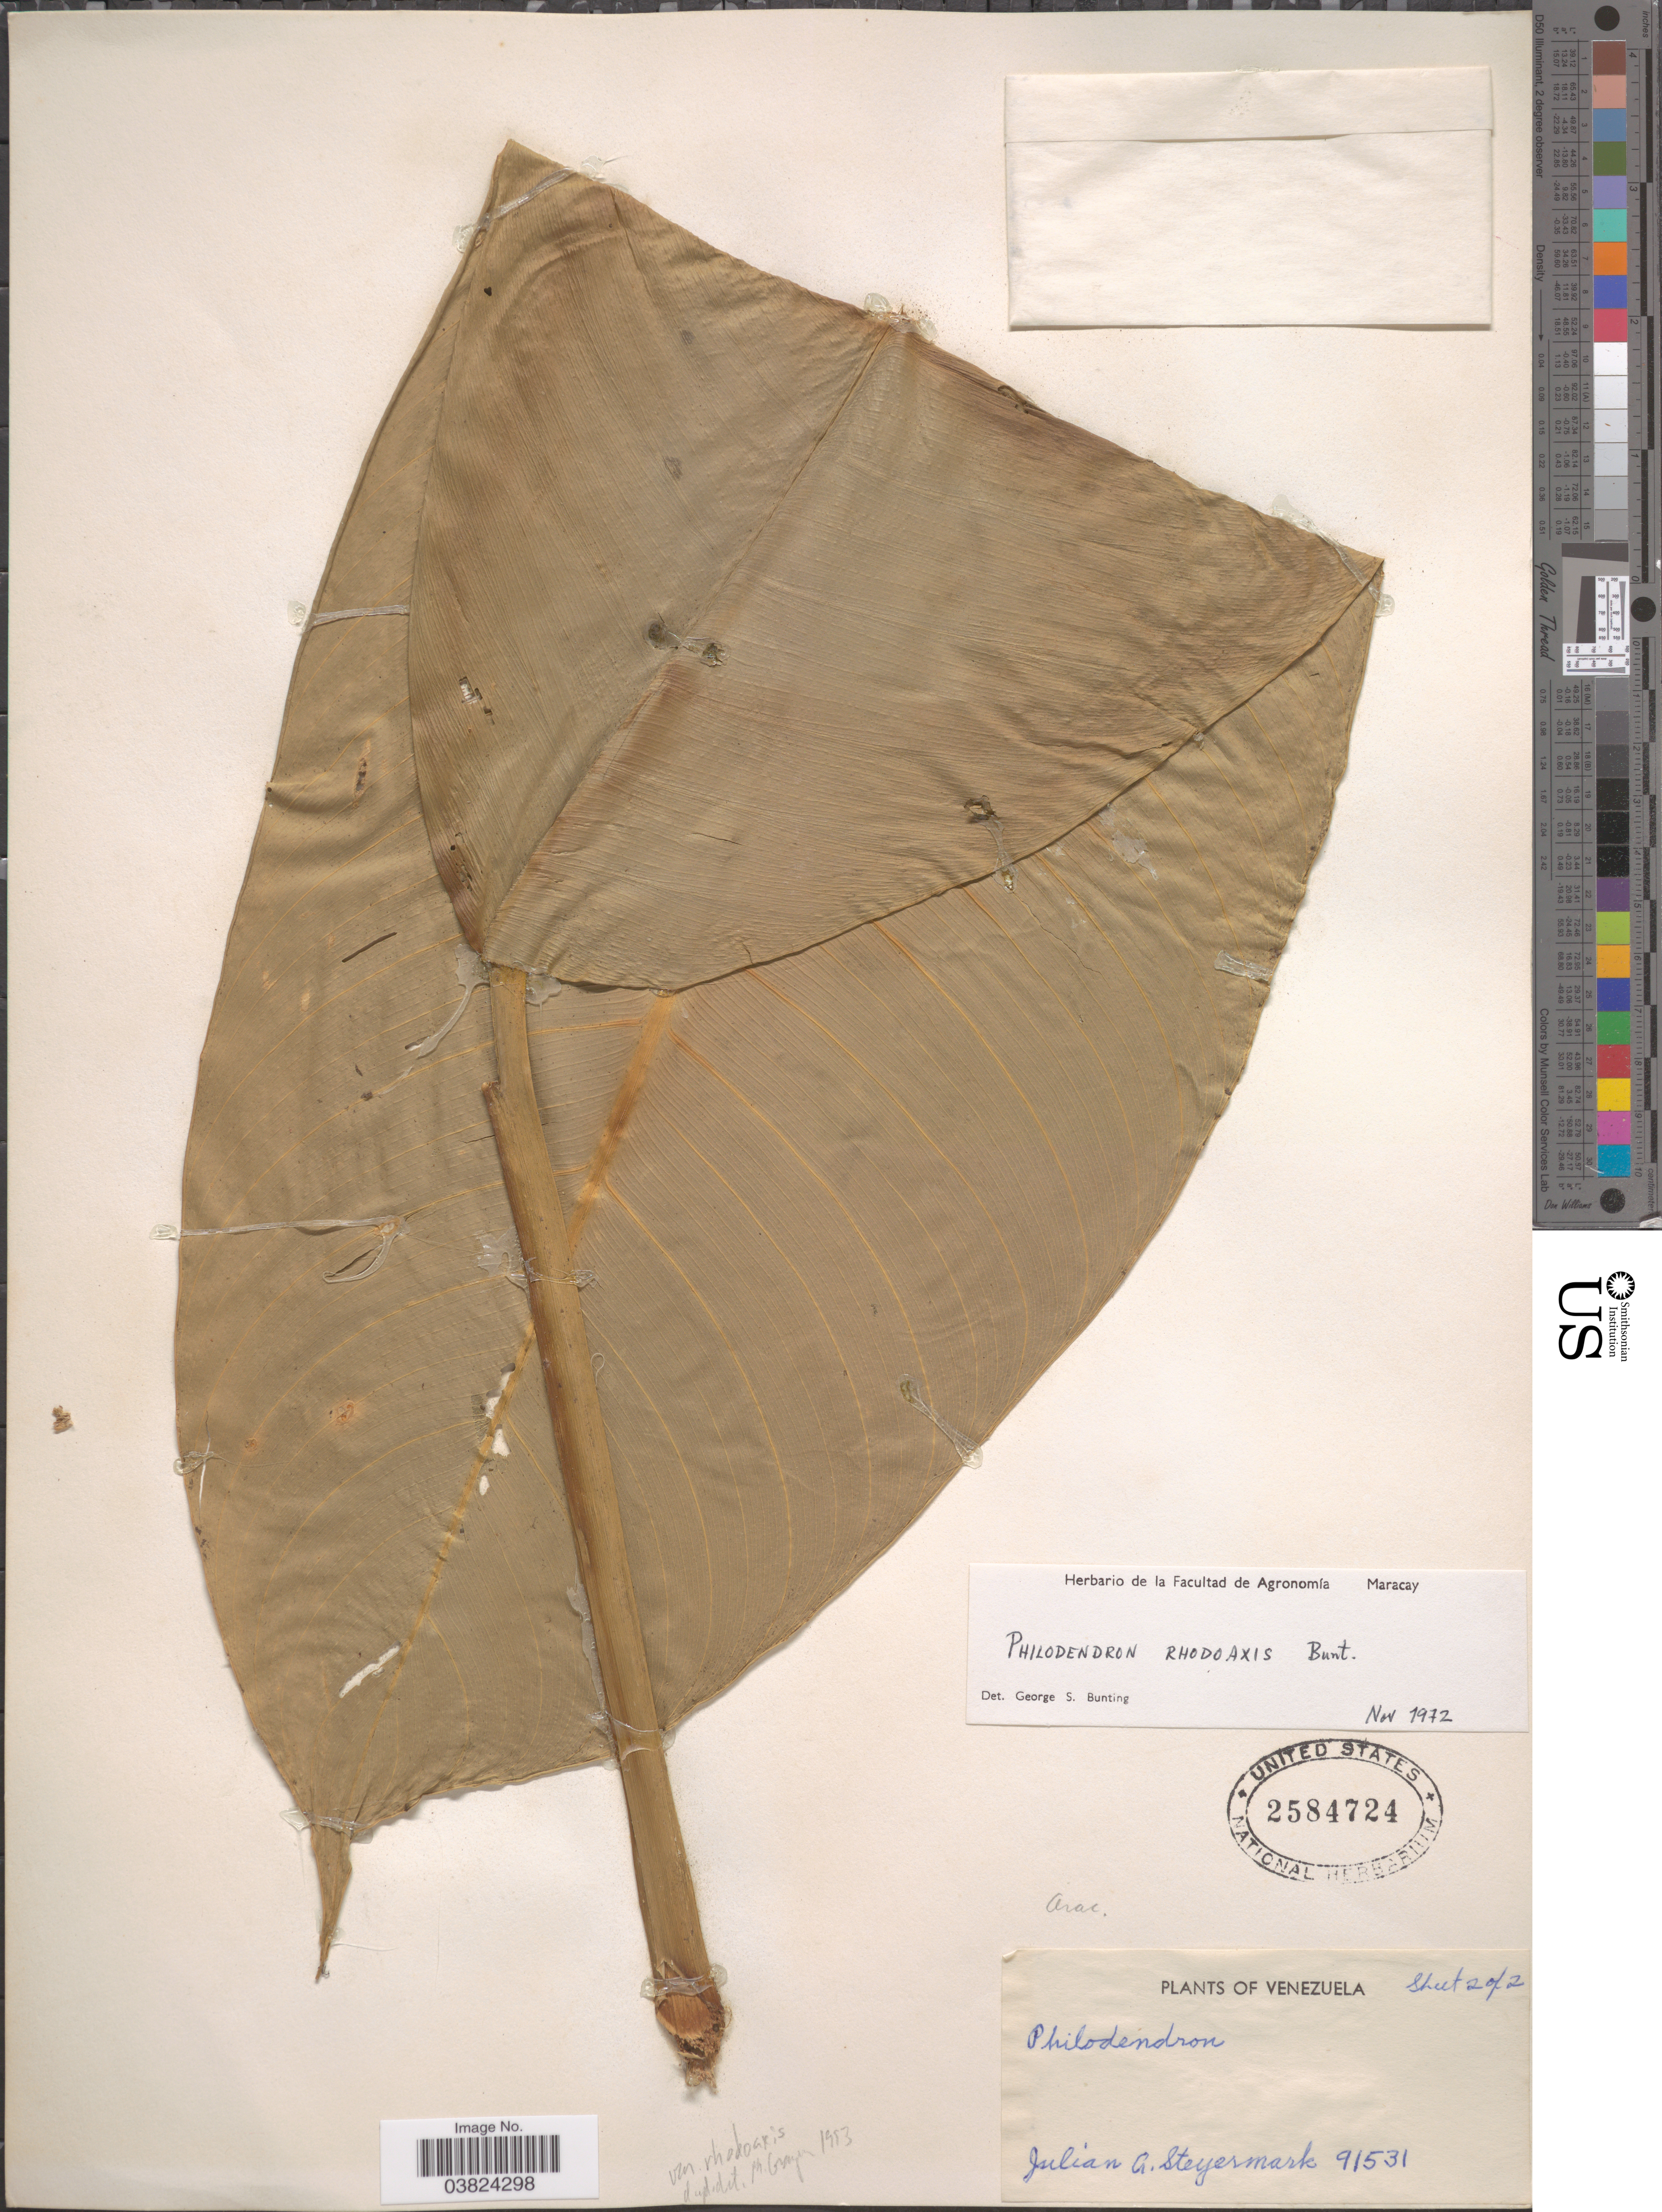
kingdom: Plantae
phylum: Tracheophyta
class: Liliopsida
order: Alismatales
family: Araceae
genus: Philodendron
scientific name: Philodendron rhodoaxis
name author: G.S. Bunting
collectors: J. Steyermark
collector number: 91531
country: Venezuela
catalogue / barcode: US 2584724